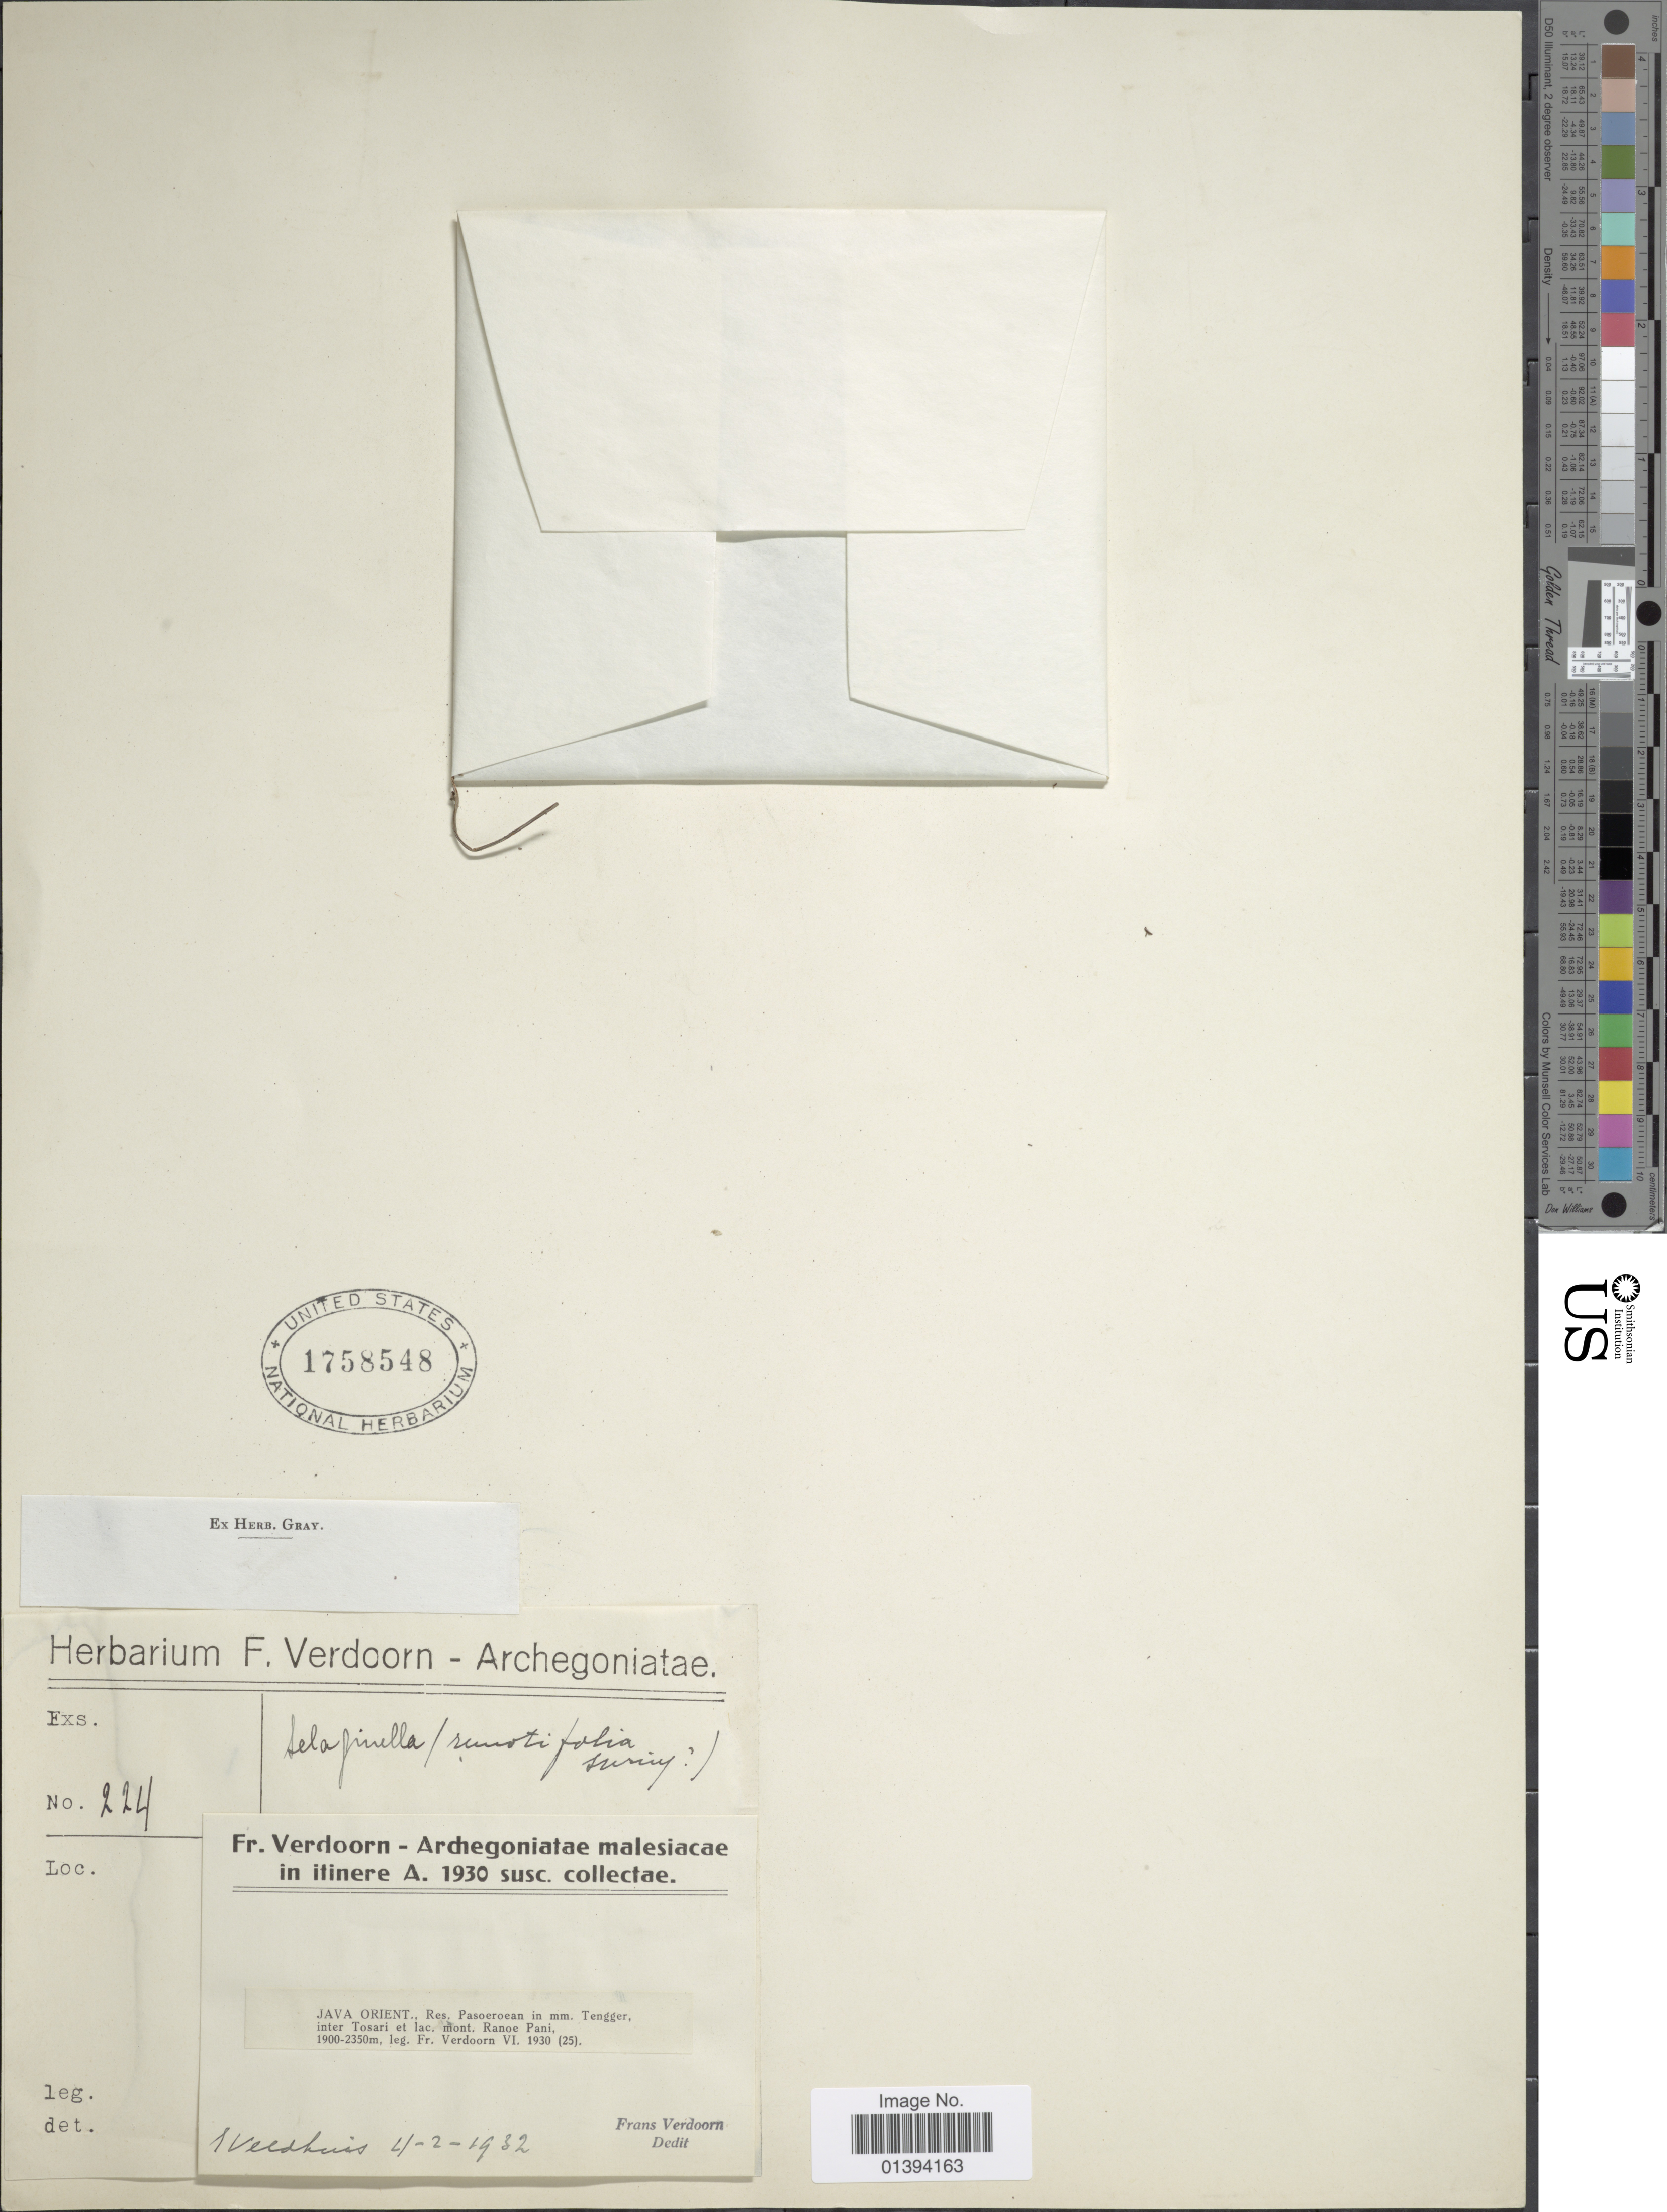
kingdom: Plantae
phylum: Tracheophyta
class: Lycopodiopsida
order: Selaginellales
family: Selaginellaceae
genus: Selaginella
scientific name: Selaginella remotifolia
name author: Spring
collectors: F. Verdoorn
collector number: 25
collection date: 1930-06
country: Indonesia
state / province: Java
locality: Java Orient, Res. Pasoeroean in mm. Tengger, inter Tosari et. lac mont. Ranoe Pani [interpreted]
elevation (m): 1900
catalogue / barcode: US 1758548